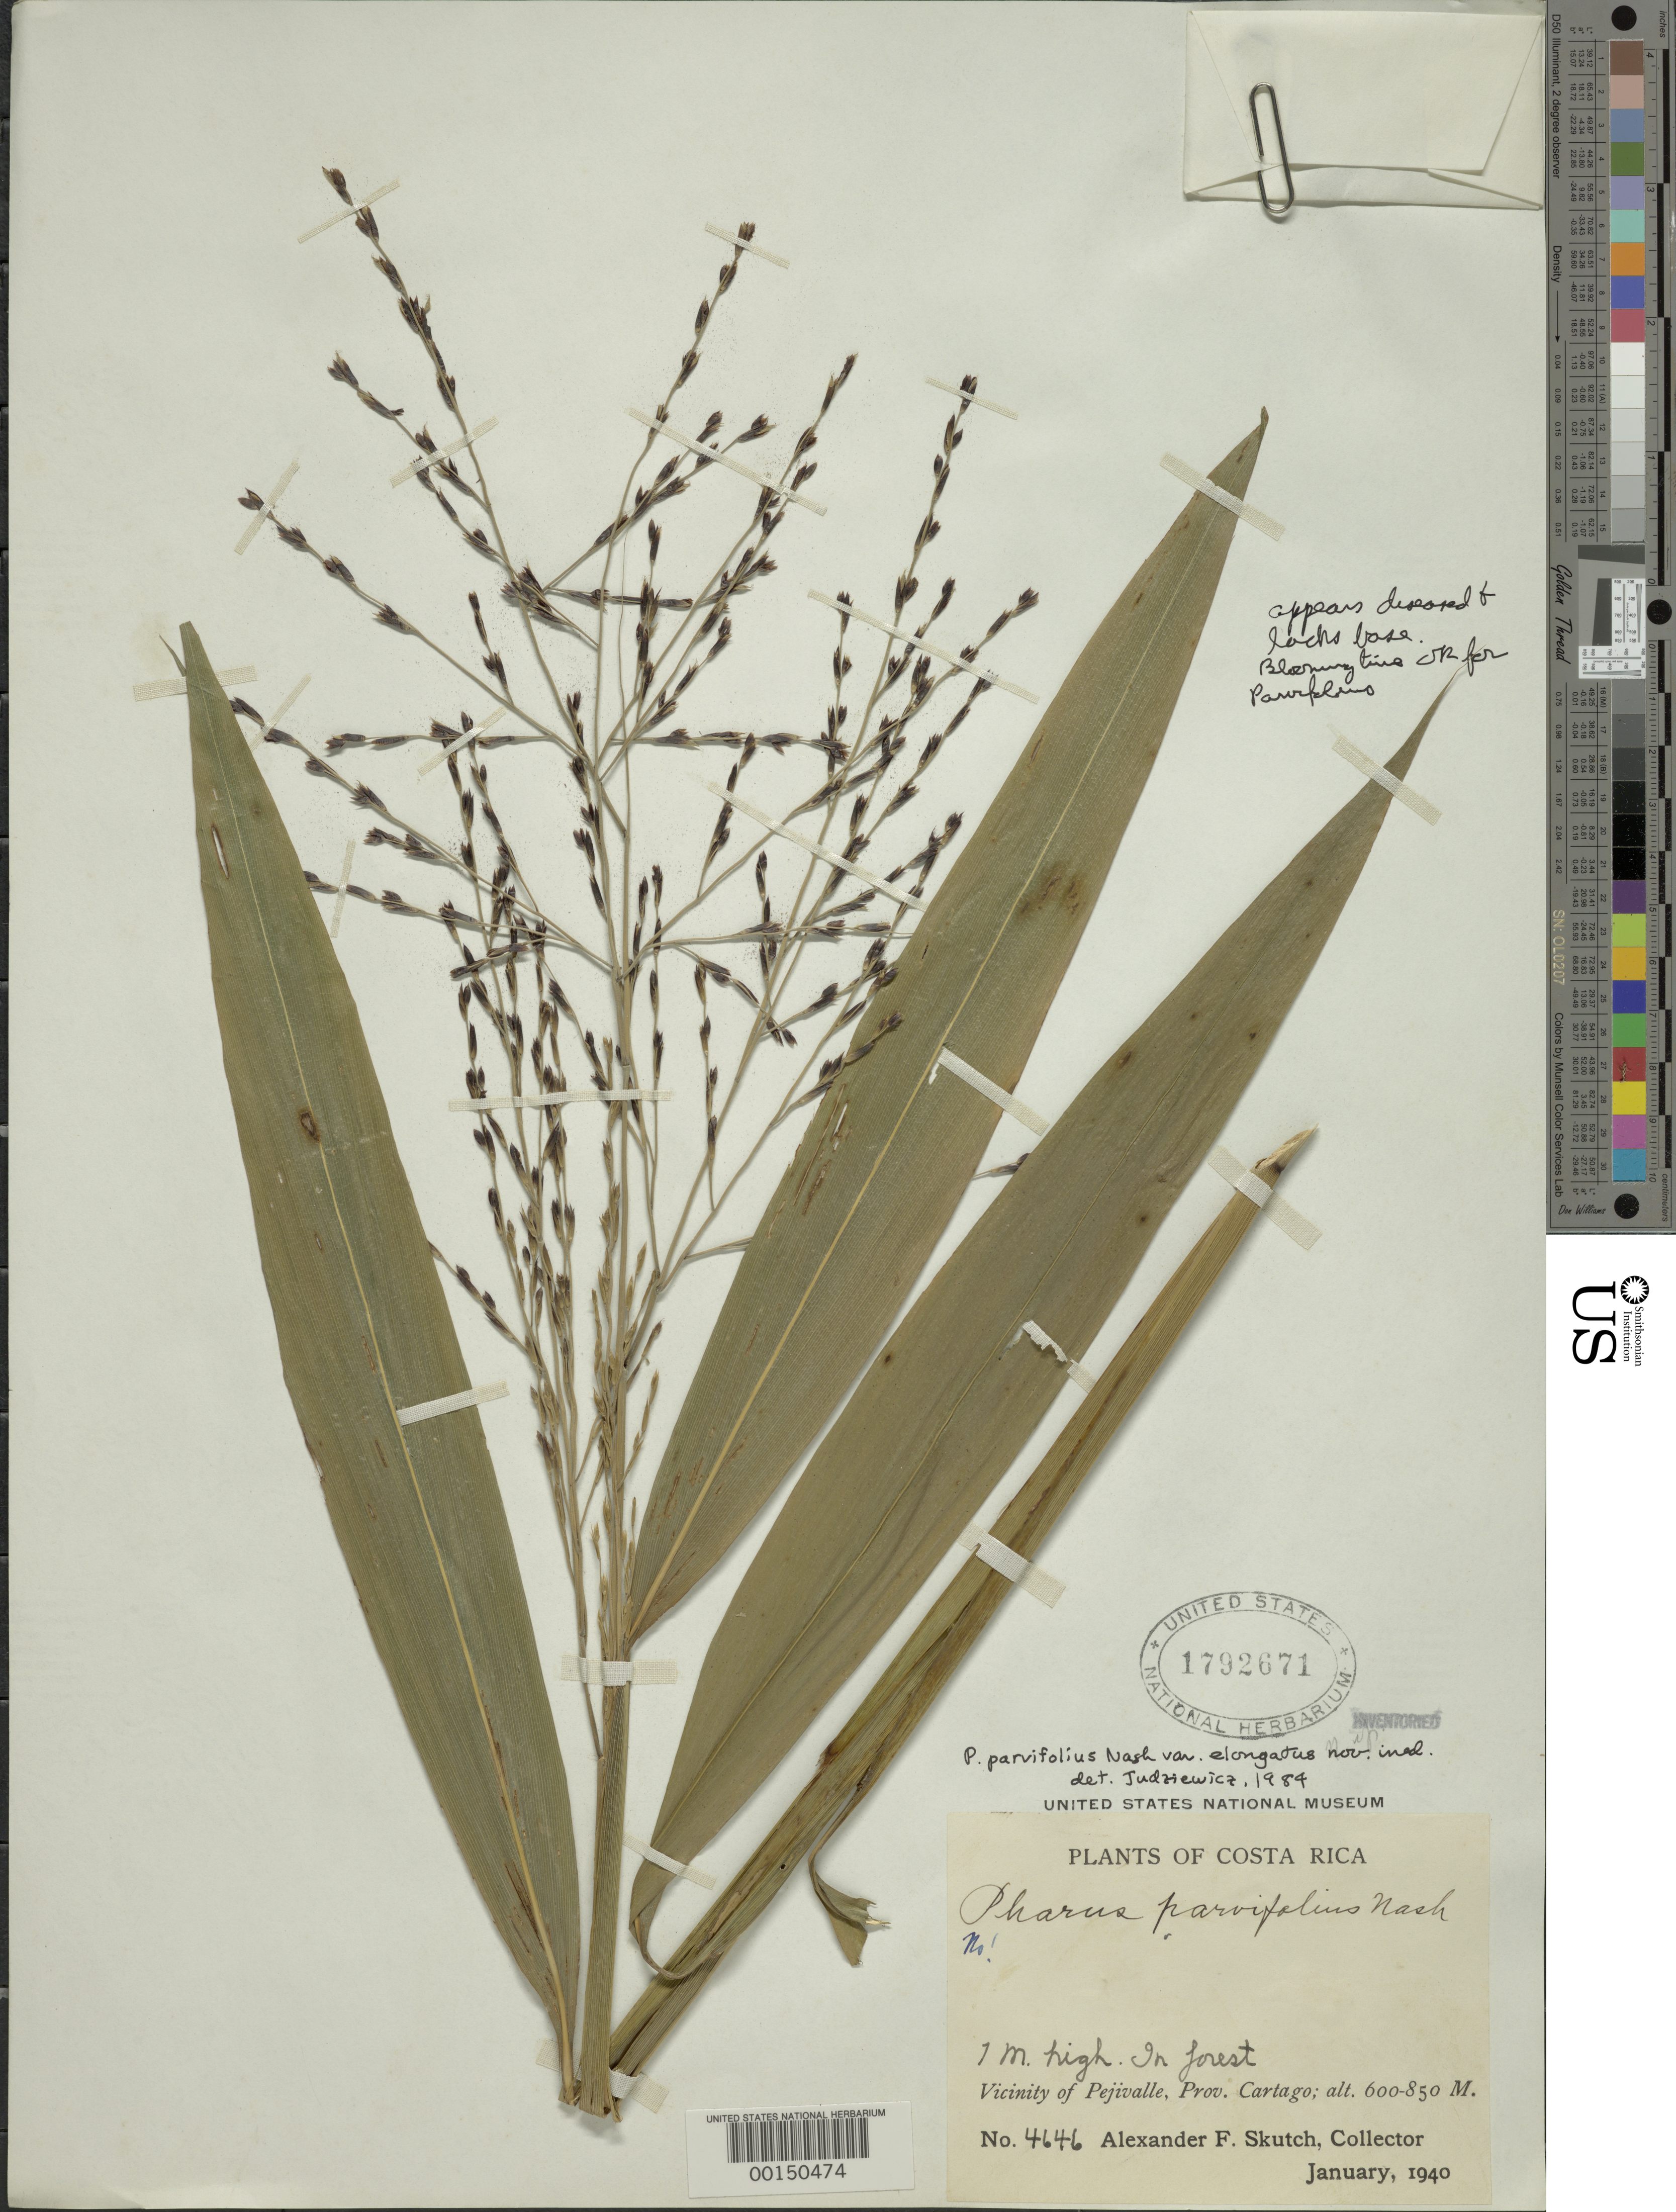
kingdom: Plantae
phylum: Tracheophyta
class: Liliopsida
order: Poales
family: Poaceae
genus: Pharus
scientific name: Pharus parvifolius subsp. elongatus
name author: Judz.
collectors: A. F. Skutch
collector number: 4646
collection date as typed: Jan 1940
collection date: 1940-01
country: Costa Rica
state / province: Cartago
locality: Pejivalle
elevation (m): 600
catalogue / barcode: US 1792671